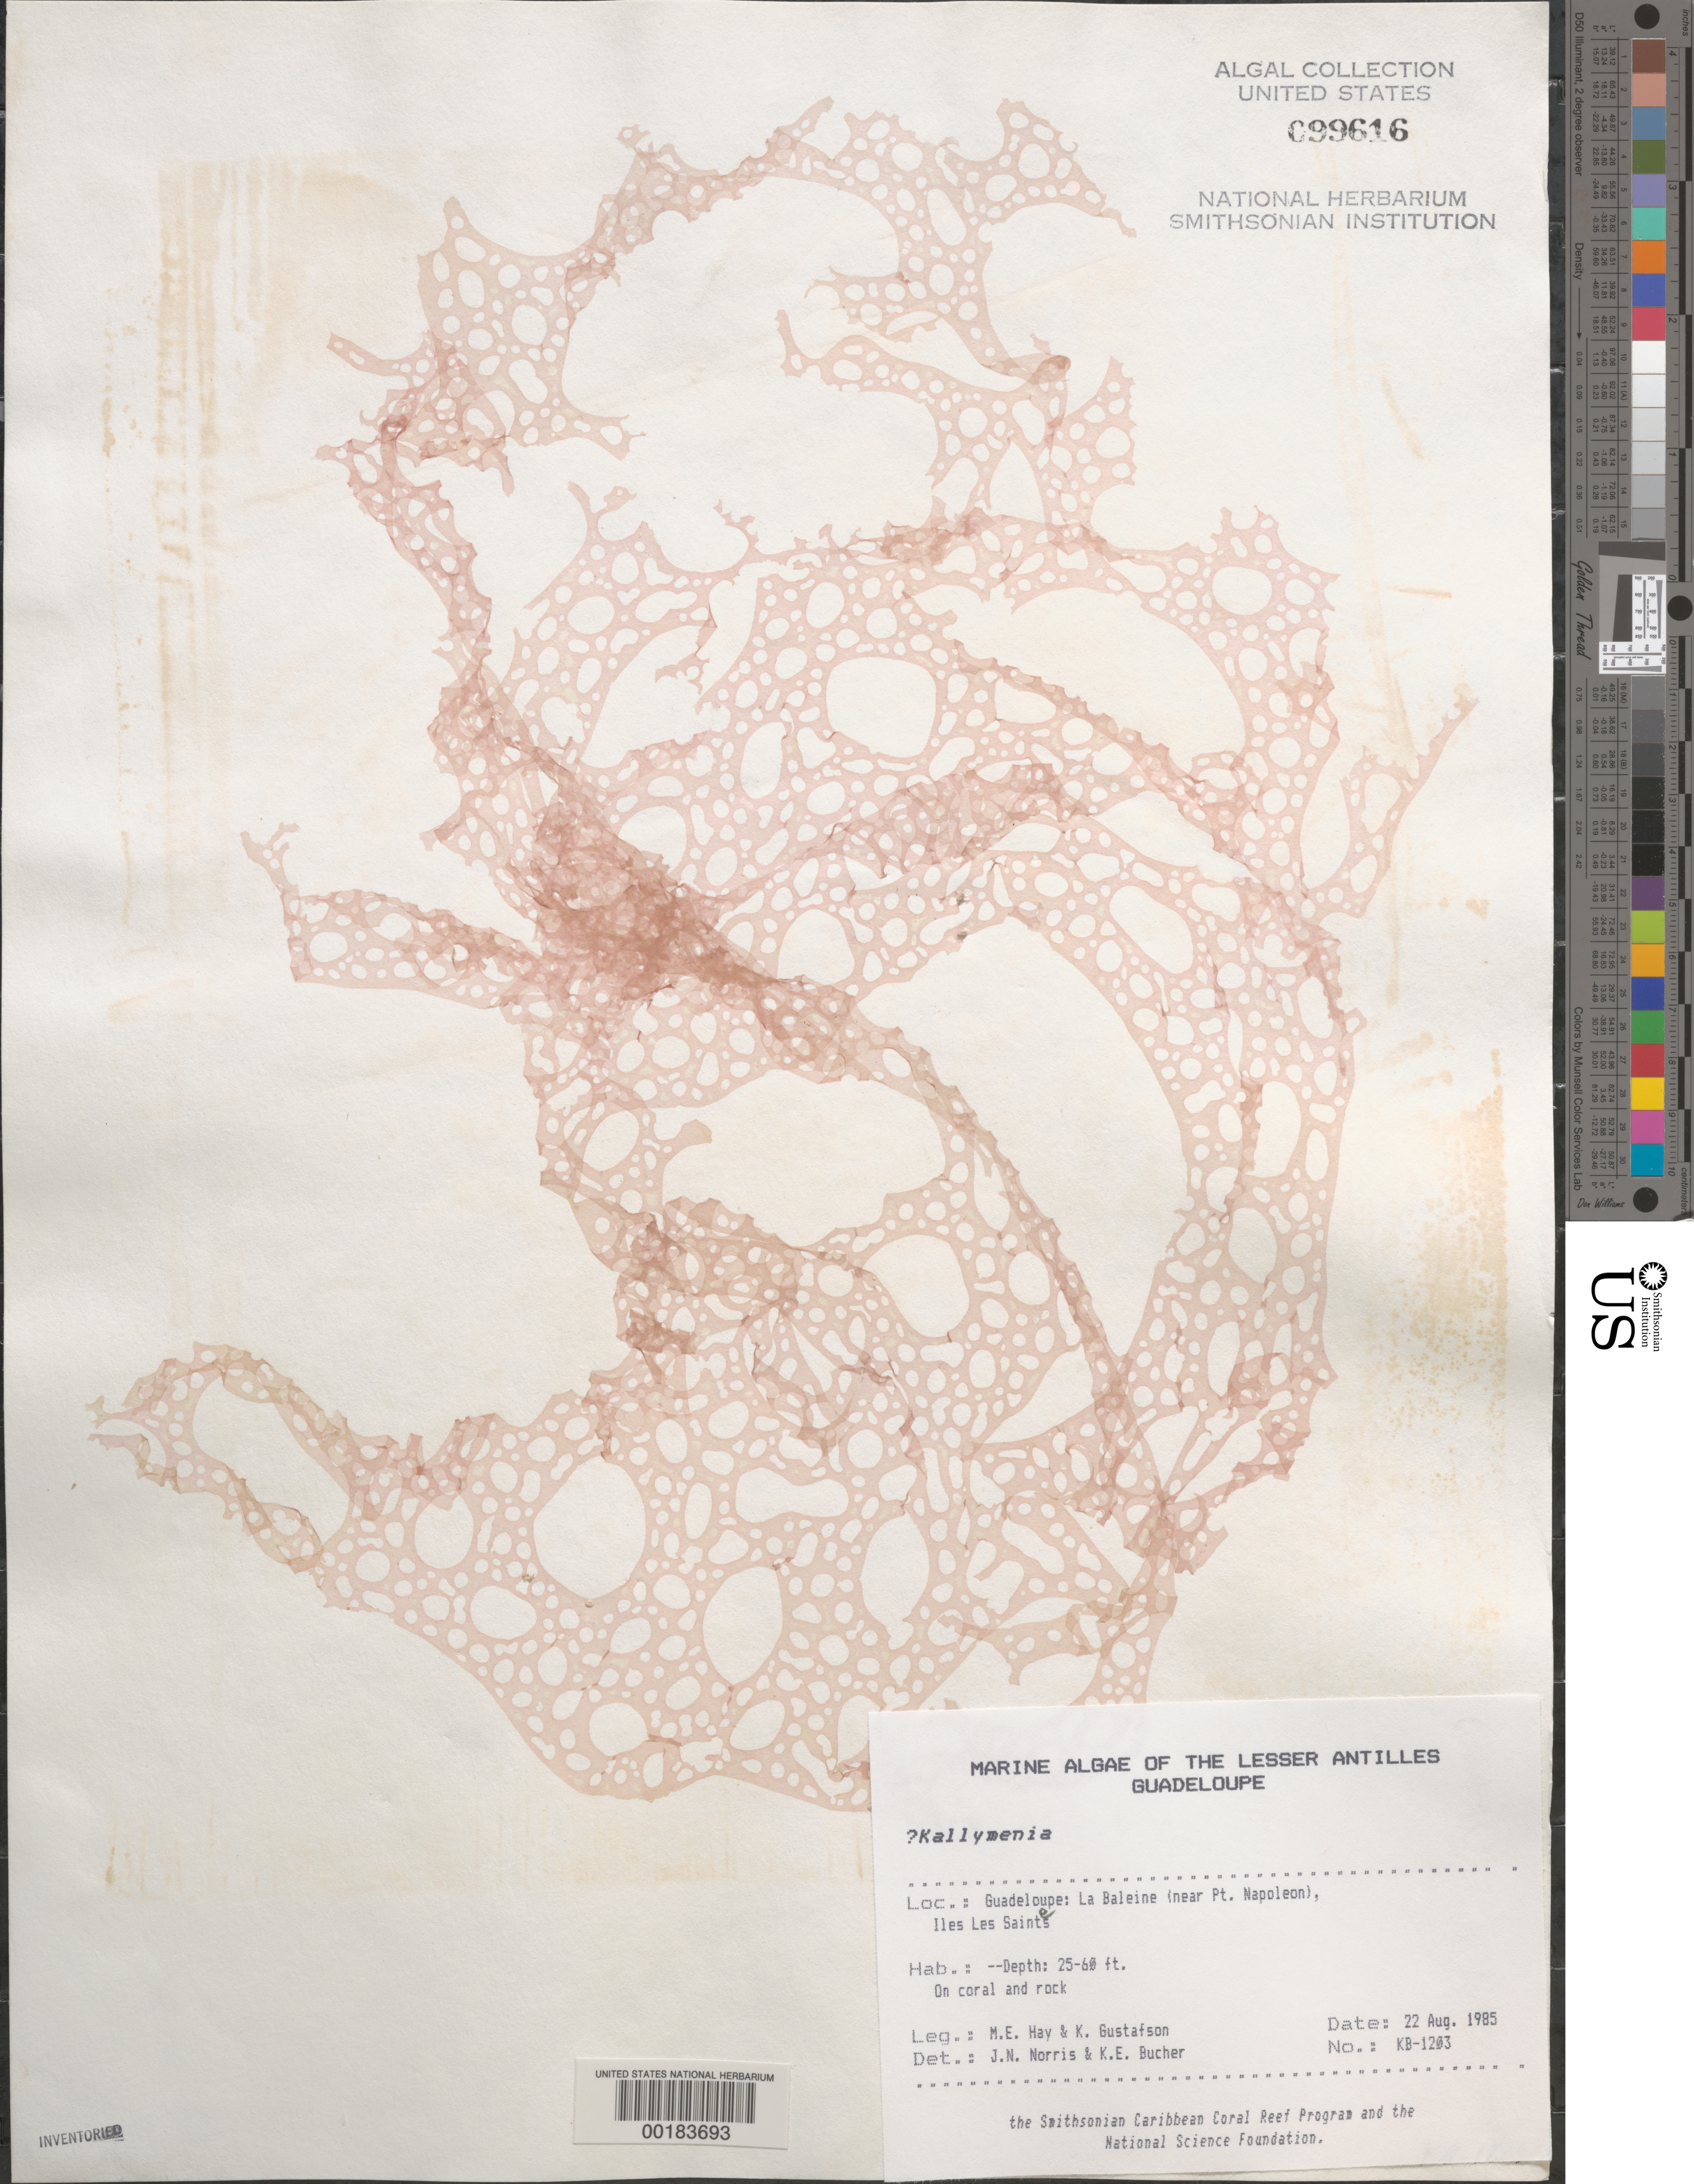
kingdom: Plantae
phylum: Rhodophyta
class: Florideophyceae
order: Gigartinales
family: Kallymeniaceae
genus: Kallymenia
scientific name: Kallymenia sp.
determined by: Norris, J. N.; Bucher, K. E.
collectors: M. E. Hay & K. Gustafson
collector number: KB-1203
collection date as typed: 22 Aug 1985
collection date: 1985-08-22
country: Guadeloupe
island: Iles des Saintes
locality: La Baleine (near Pointe Napoleon)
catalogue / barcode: US 99616